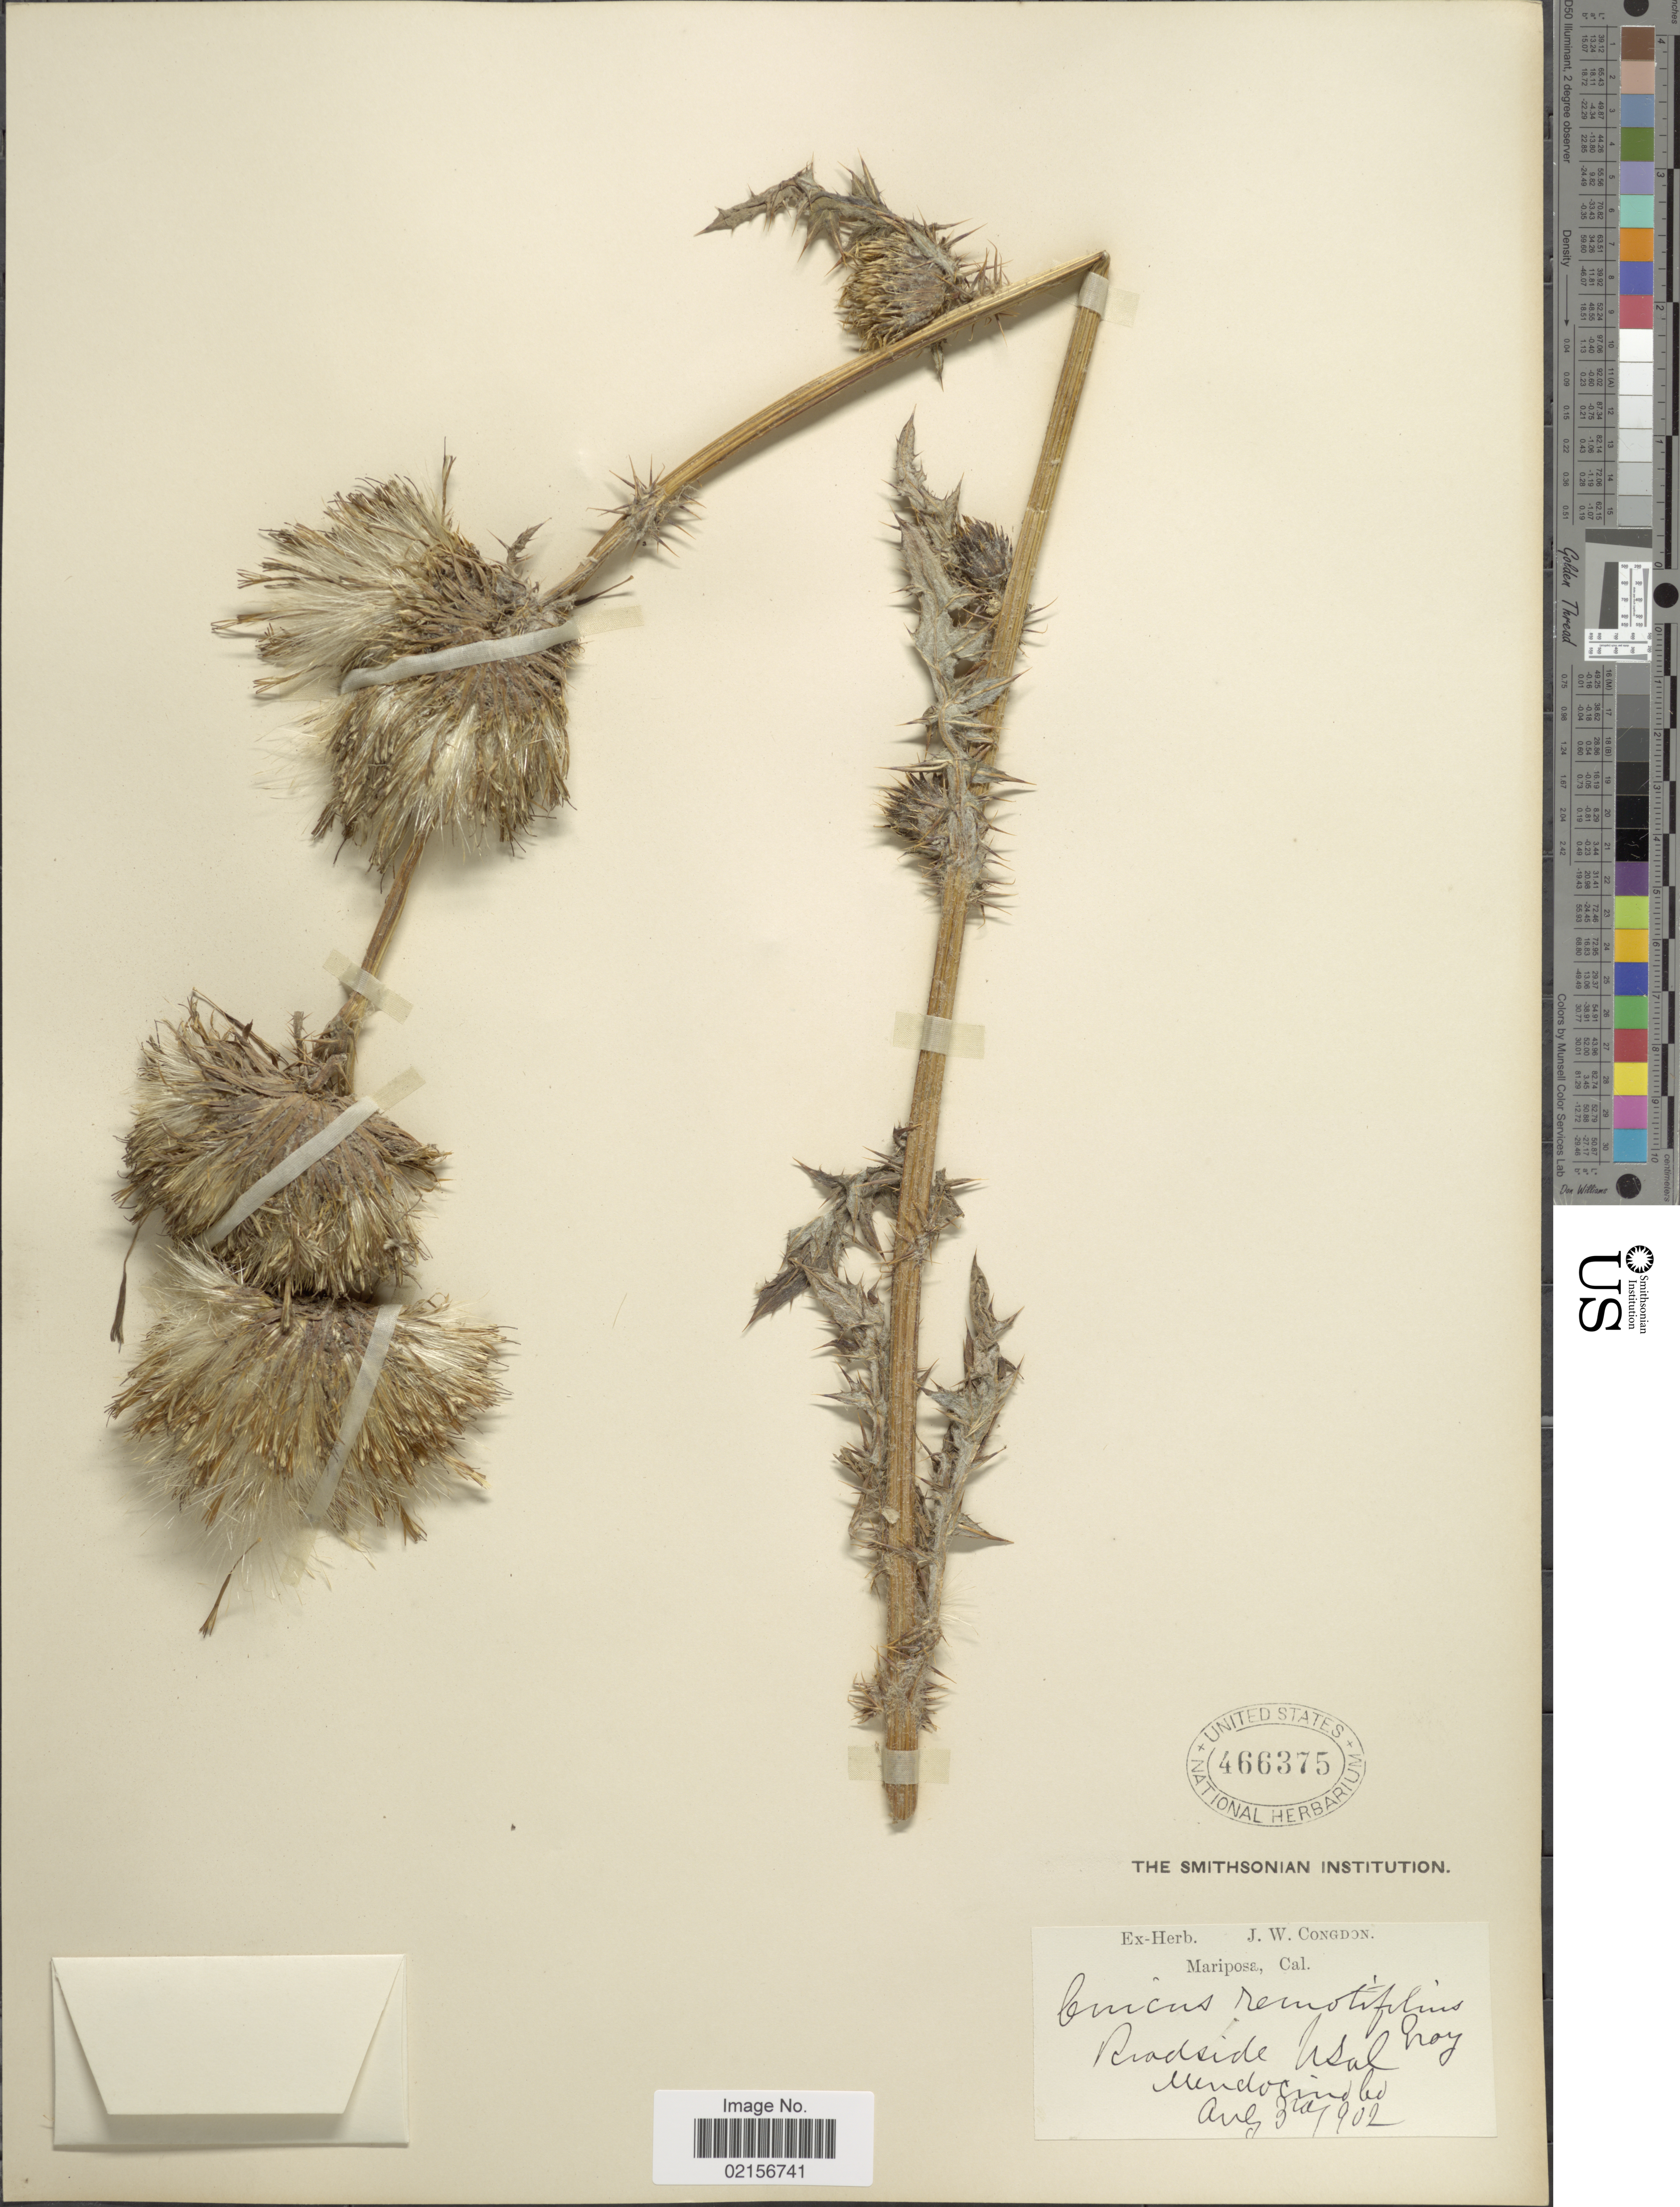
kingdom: Plantae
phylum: Tracheophyta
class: Magnoliopsida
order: Asterales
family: Asteraceae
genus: Cirsium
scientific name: Cirsium cymosum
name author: (Greene) J.T. Howell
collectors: ex herb. J. W. Congdon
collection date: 1902-08-03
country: United States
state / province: California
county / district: Mendocino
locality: Mariposa, Roadside Usal, Mendocino Co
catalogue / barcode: US 466375